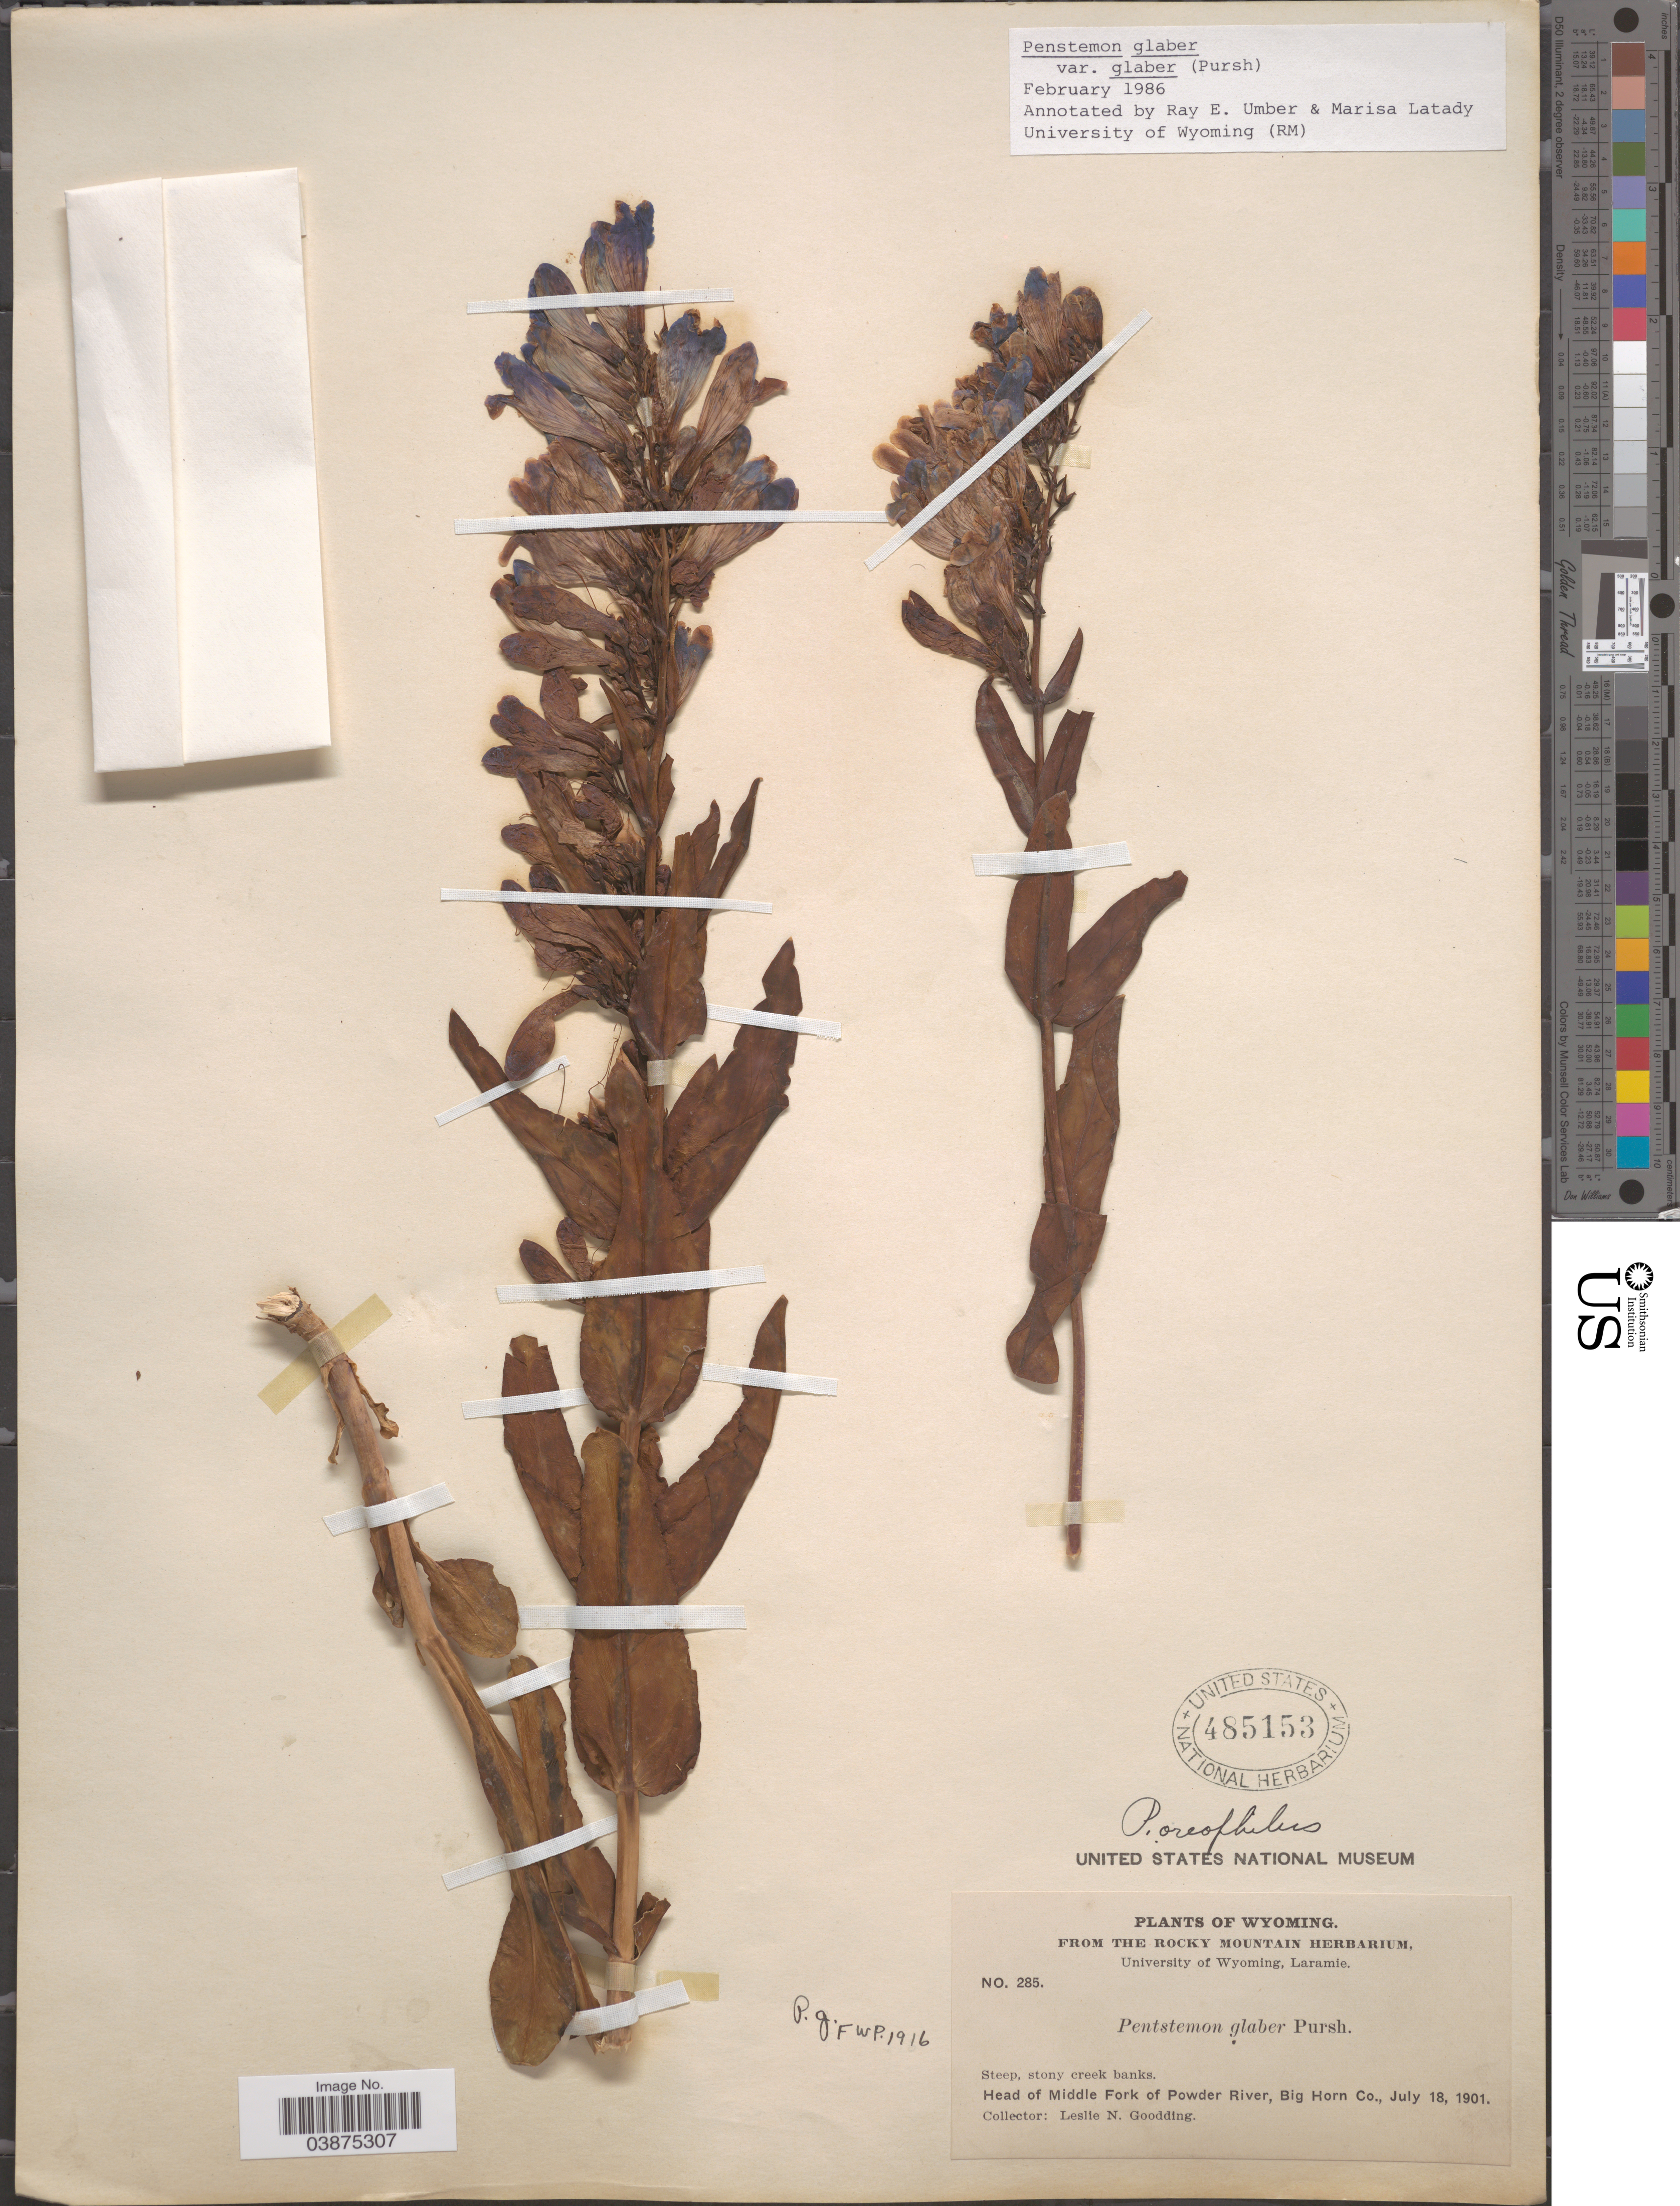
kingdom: Plantae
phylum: Tracheophyta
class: Magnoliopsida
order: Lamiales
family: Plantaginaceae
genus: Penstemon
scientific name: Penstemon glaber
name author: Pursh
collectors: L. N. Goodding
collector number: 285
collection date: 1901-07-18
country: United States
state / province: Wyoming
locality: Steep, stony creek banks. Head of Middle Fork of Powder River, Big Horn Co.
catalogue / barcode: US 485153